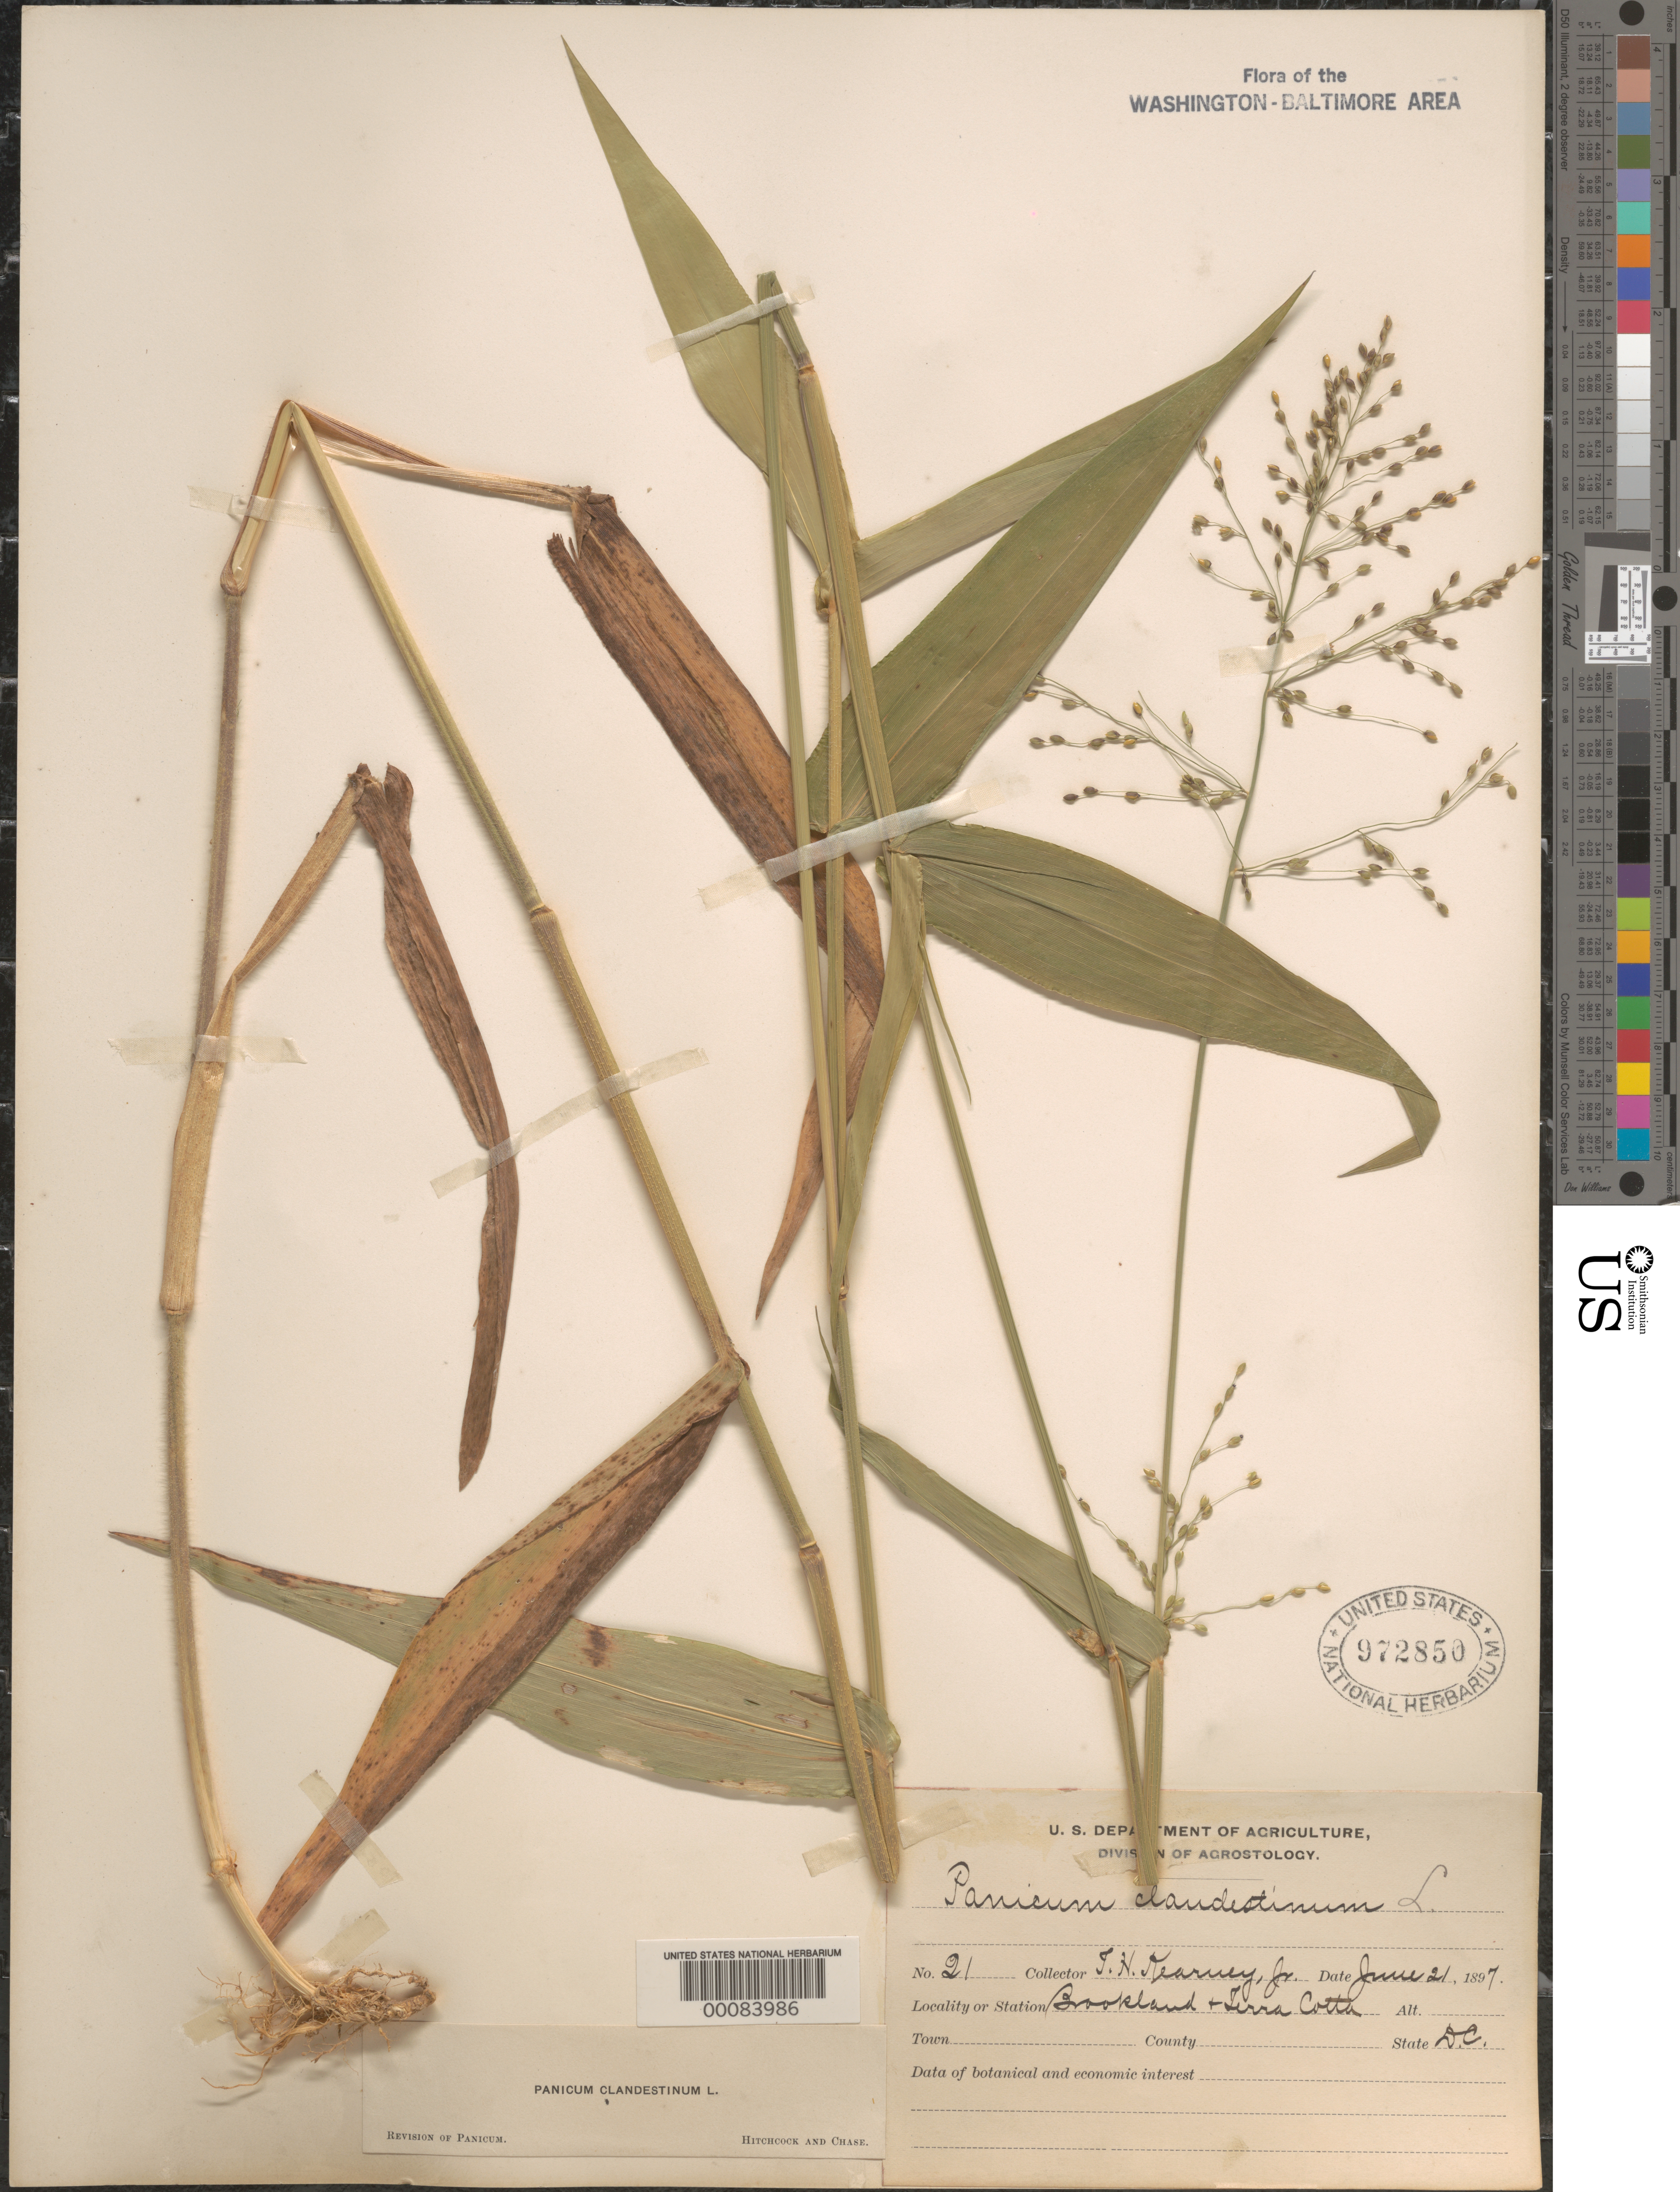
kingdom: Plantae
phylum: Tracheophyta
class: Liliopsida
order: Poales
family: Poaceae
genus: Dichanthelium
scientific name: Dichanthelium clandestinum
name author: (L.) Gould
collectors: T. H. Kearney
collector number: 21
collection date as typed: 21 Jun 1897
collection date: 1897-06-21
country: United States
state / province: District of Columbia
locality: Brookland and Terra Cotta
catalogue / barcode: US 972850